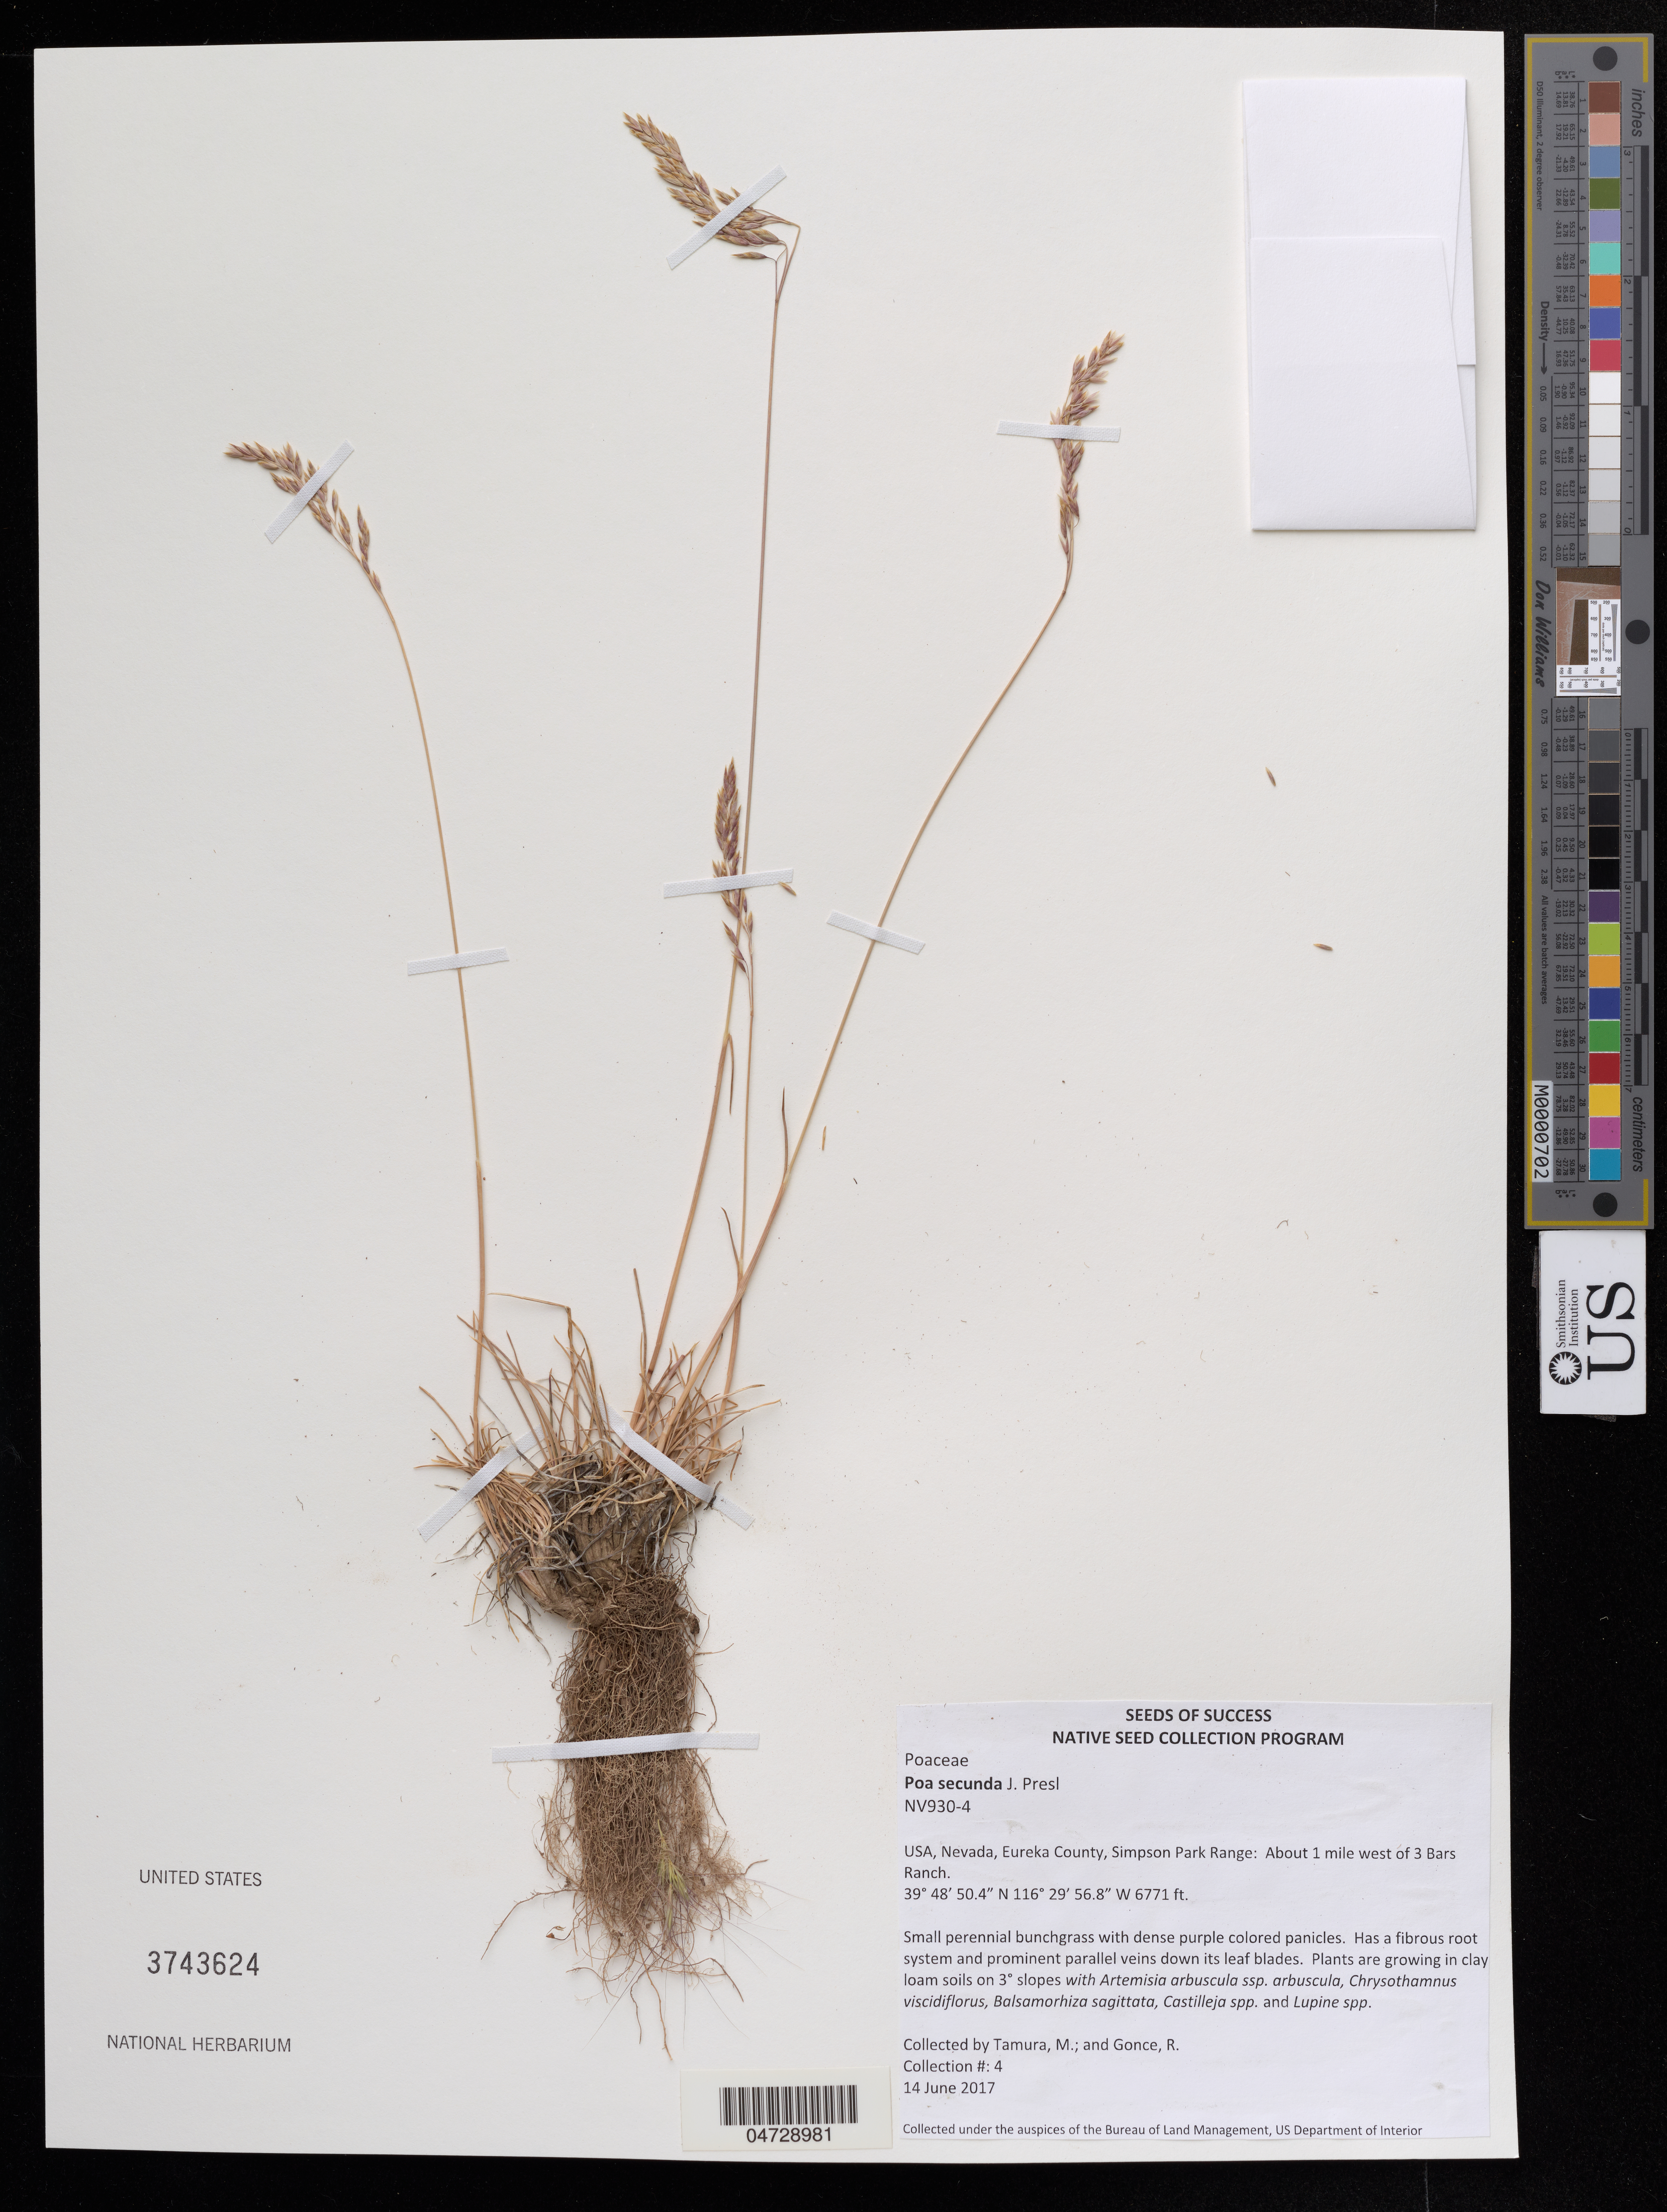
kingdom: Plantae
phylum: Tracheophyta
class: Liliopsida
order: Poales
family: Poaceae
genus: Poa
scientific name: Poa secunda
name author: J. Presl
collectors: M. Tamura & R. Gonce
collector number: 4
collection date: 2017-06-14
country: United States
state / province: Nevada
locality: Eureka County, Simpson Park Range: About 1 mile west of 3 Bars Ranch.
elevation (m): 2064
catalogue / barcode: US 3743624